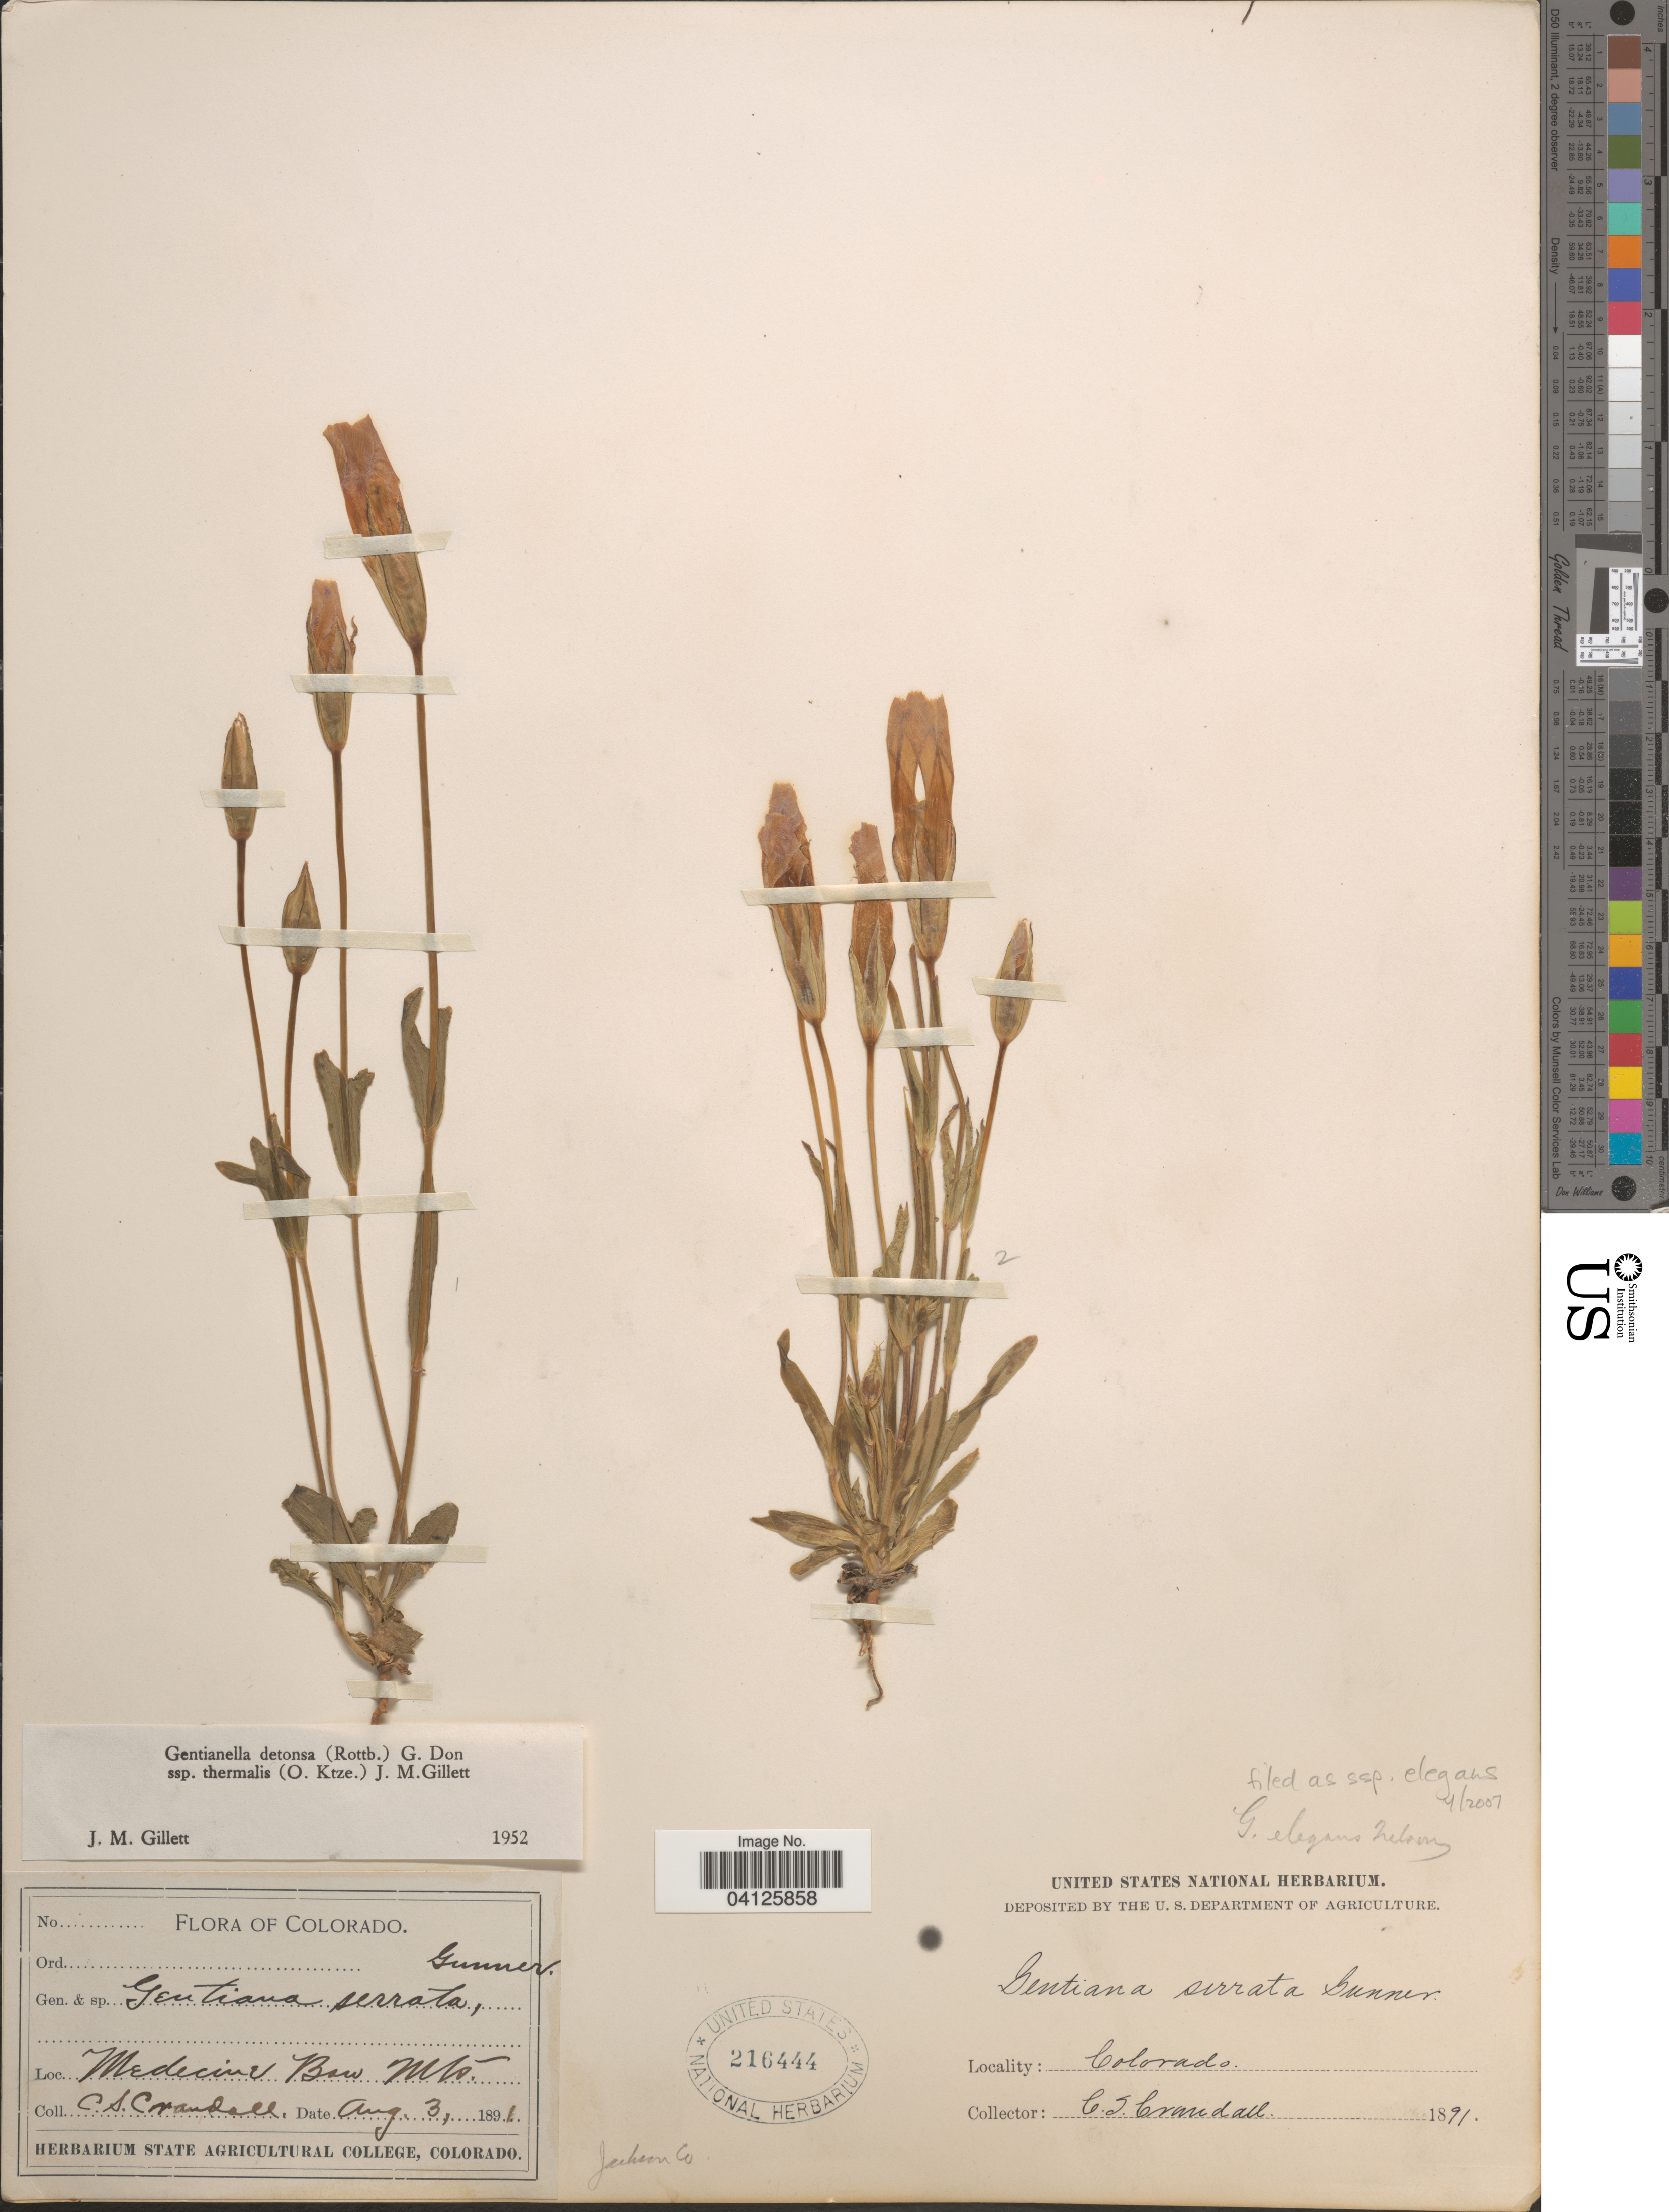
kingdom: Plantae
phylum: Tracheophyta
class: Magnoliopsida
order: Gentianales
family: Gentianaceae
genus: Gentianella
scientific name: Gentianella detonsa subsp. elegans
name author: (A. Gray) J.M. Gillett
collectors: C. Crandall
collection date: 1891-08-03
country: United States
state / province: Colorado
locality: Medicine Bow Mts. Jackson Co.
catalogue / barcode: US 216444